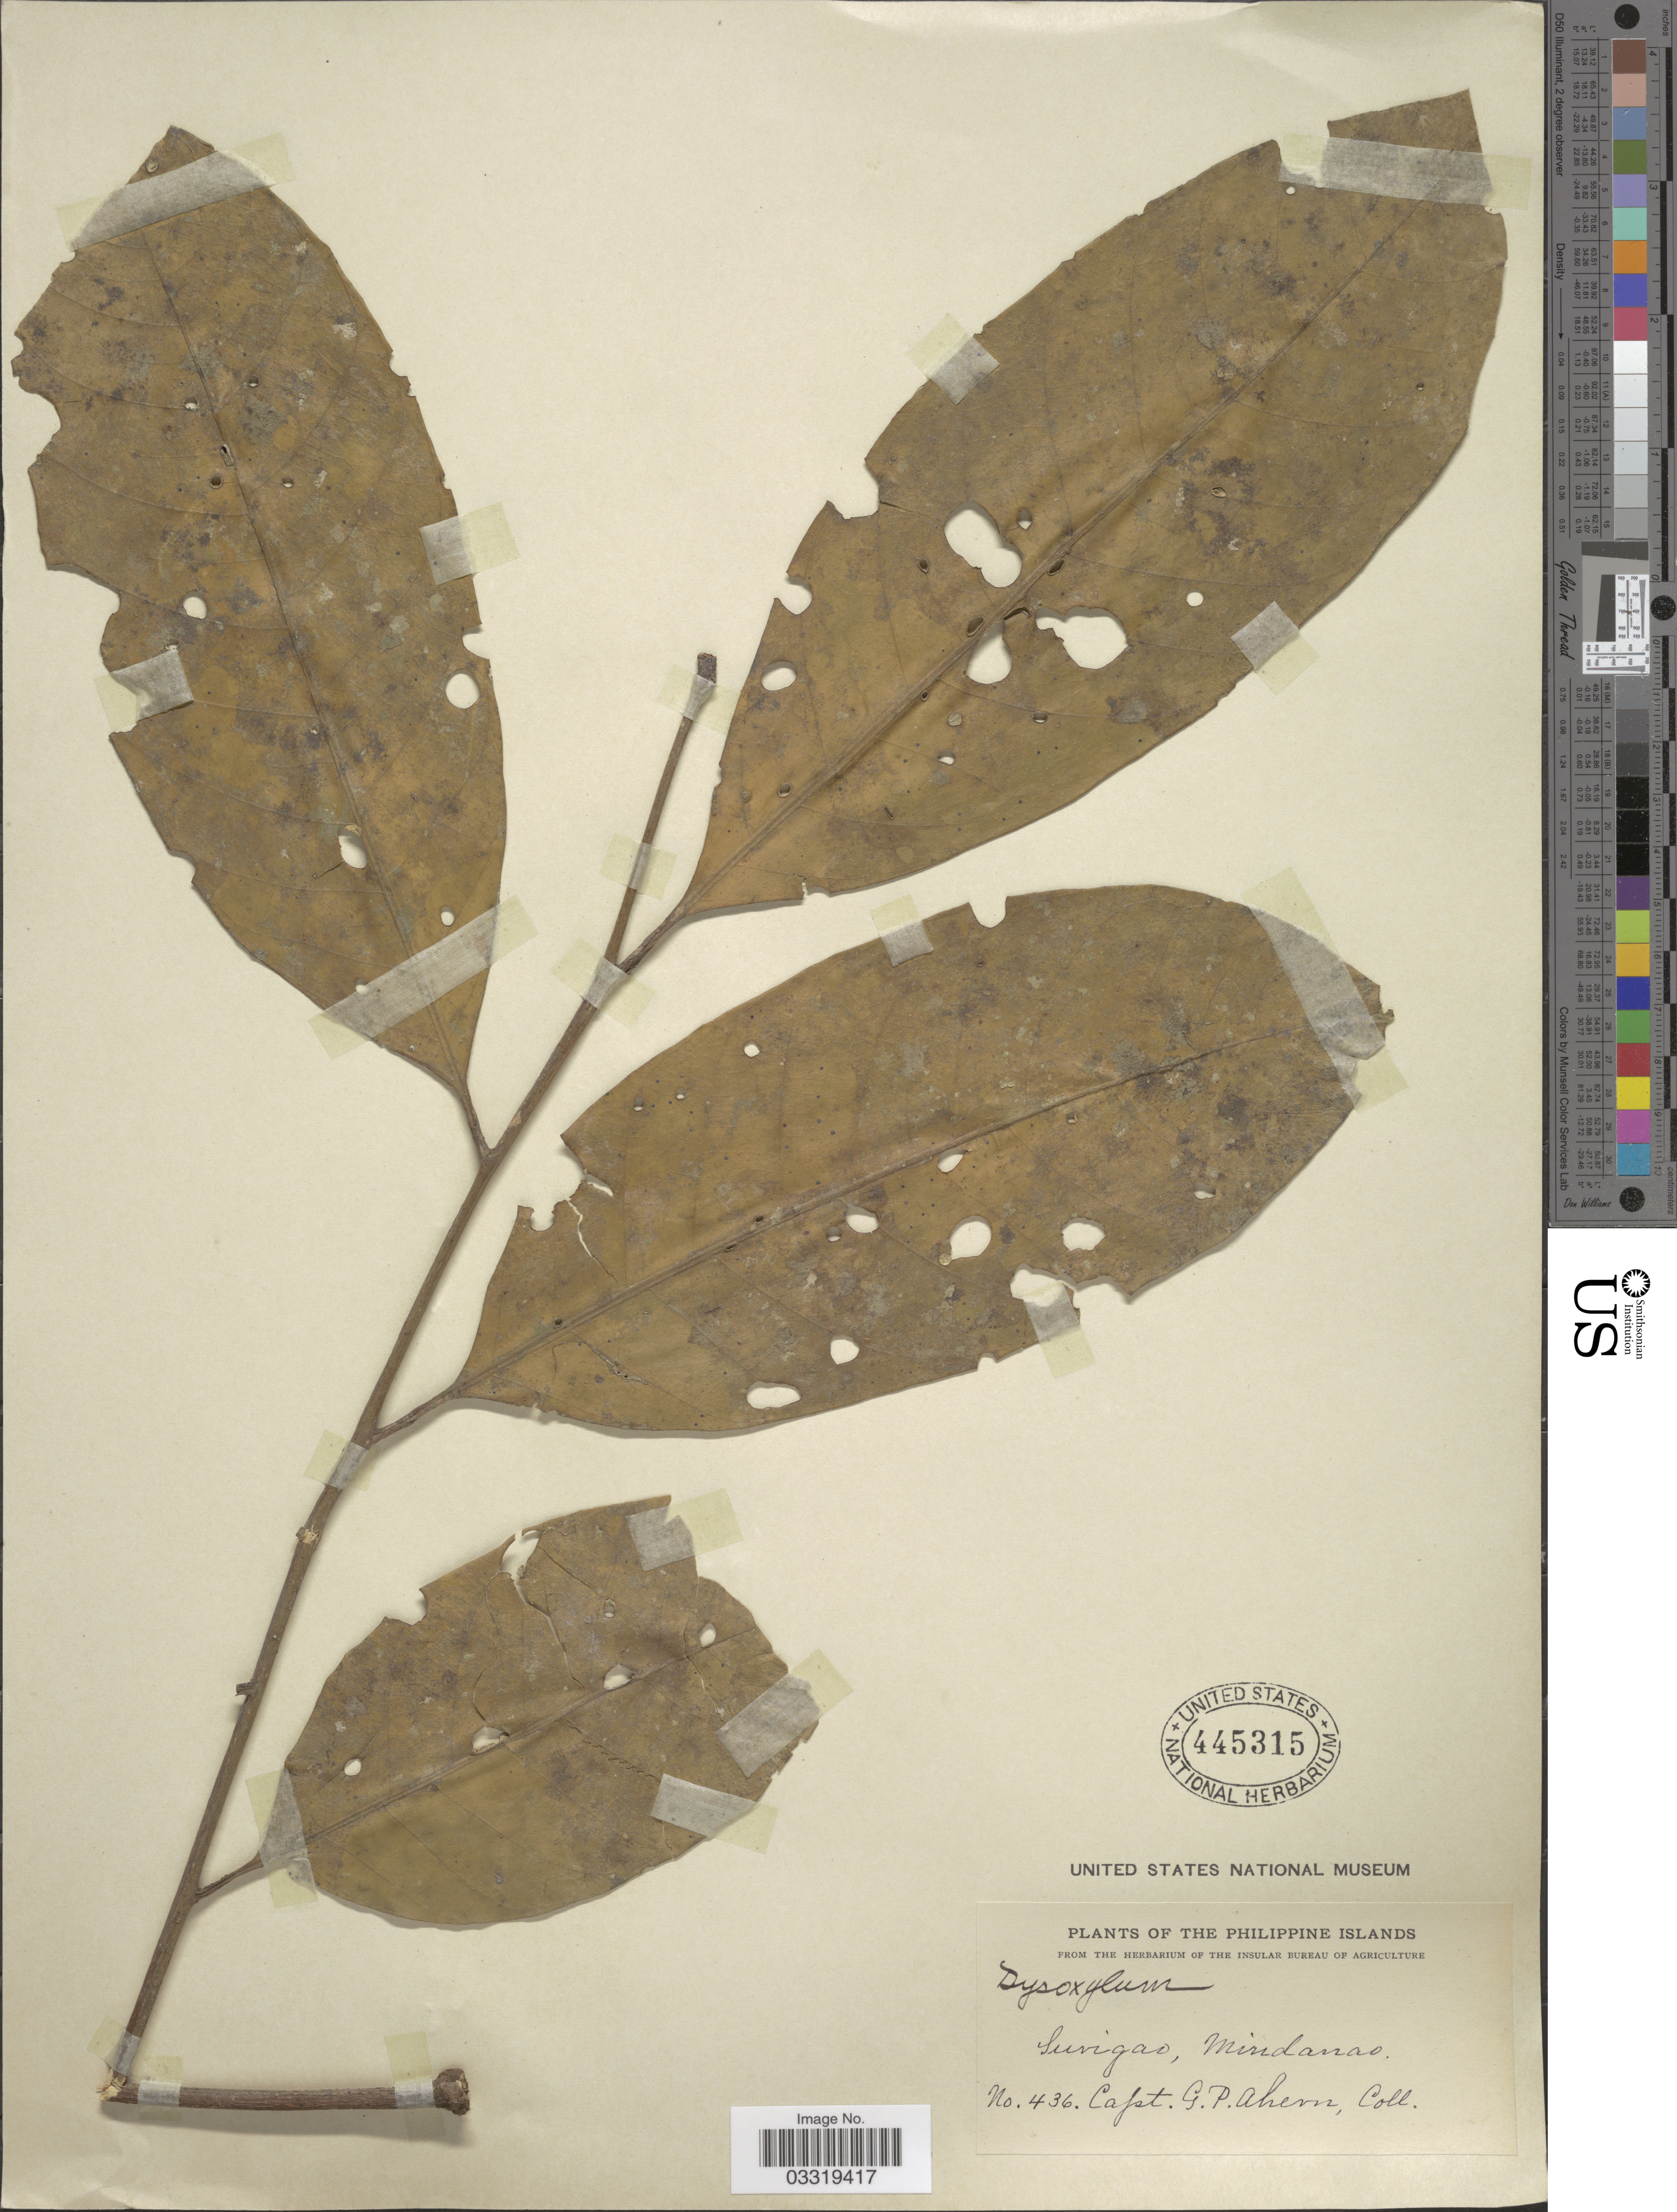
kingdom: Plantae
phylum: Tracheophyta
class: Magnoliopsida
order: Sapindales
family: Meliaceae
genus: Dysoxylum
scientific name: Dysoxylum sp.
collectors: G. Ahern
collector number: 436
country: Philippines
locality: Surigao, Mindanao.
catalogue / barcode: US 445315